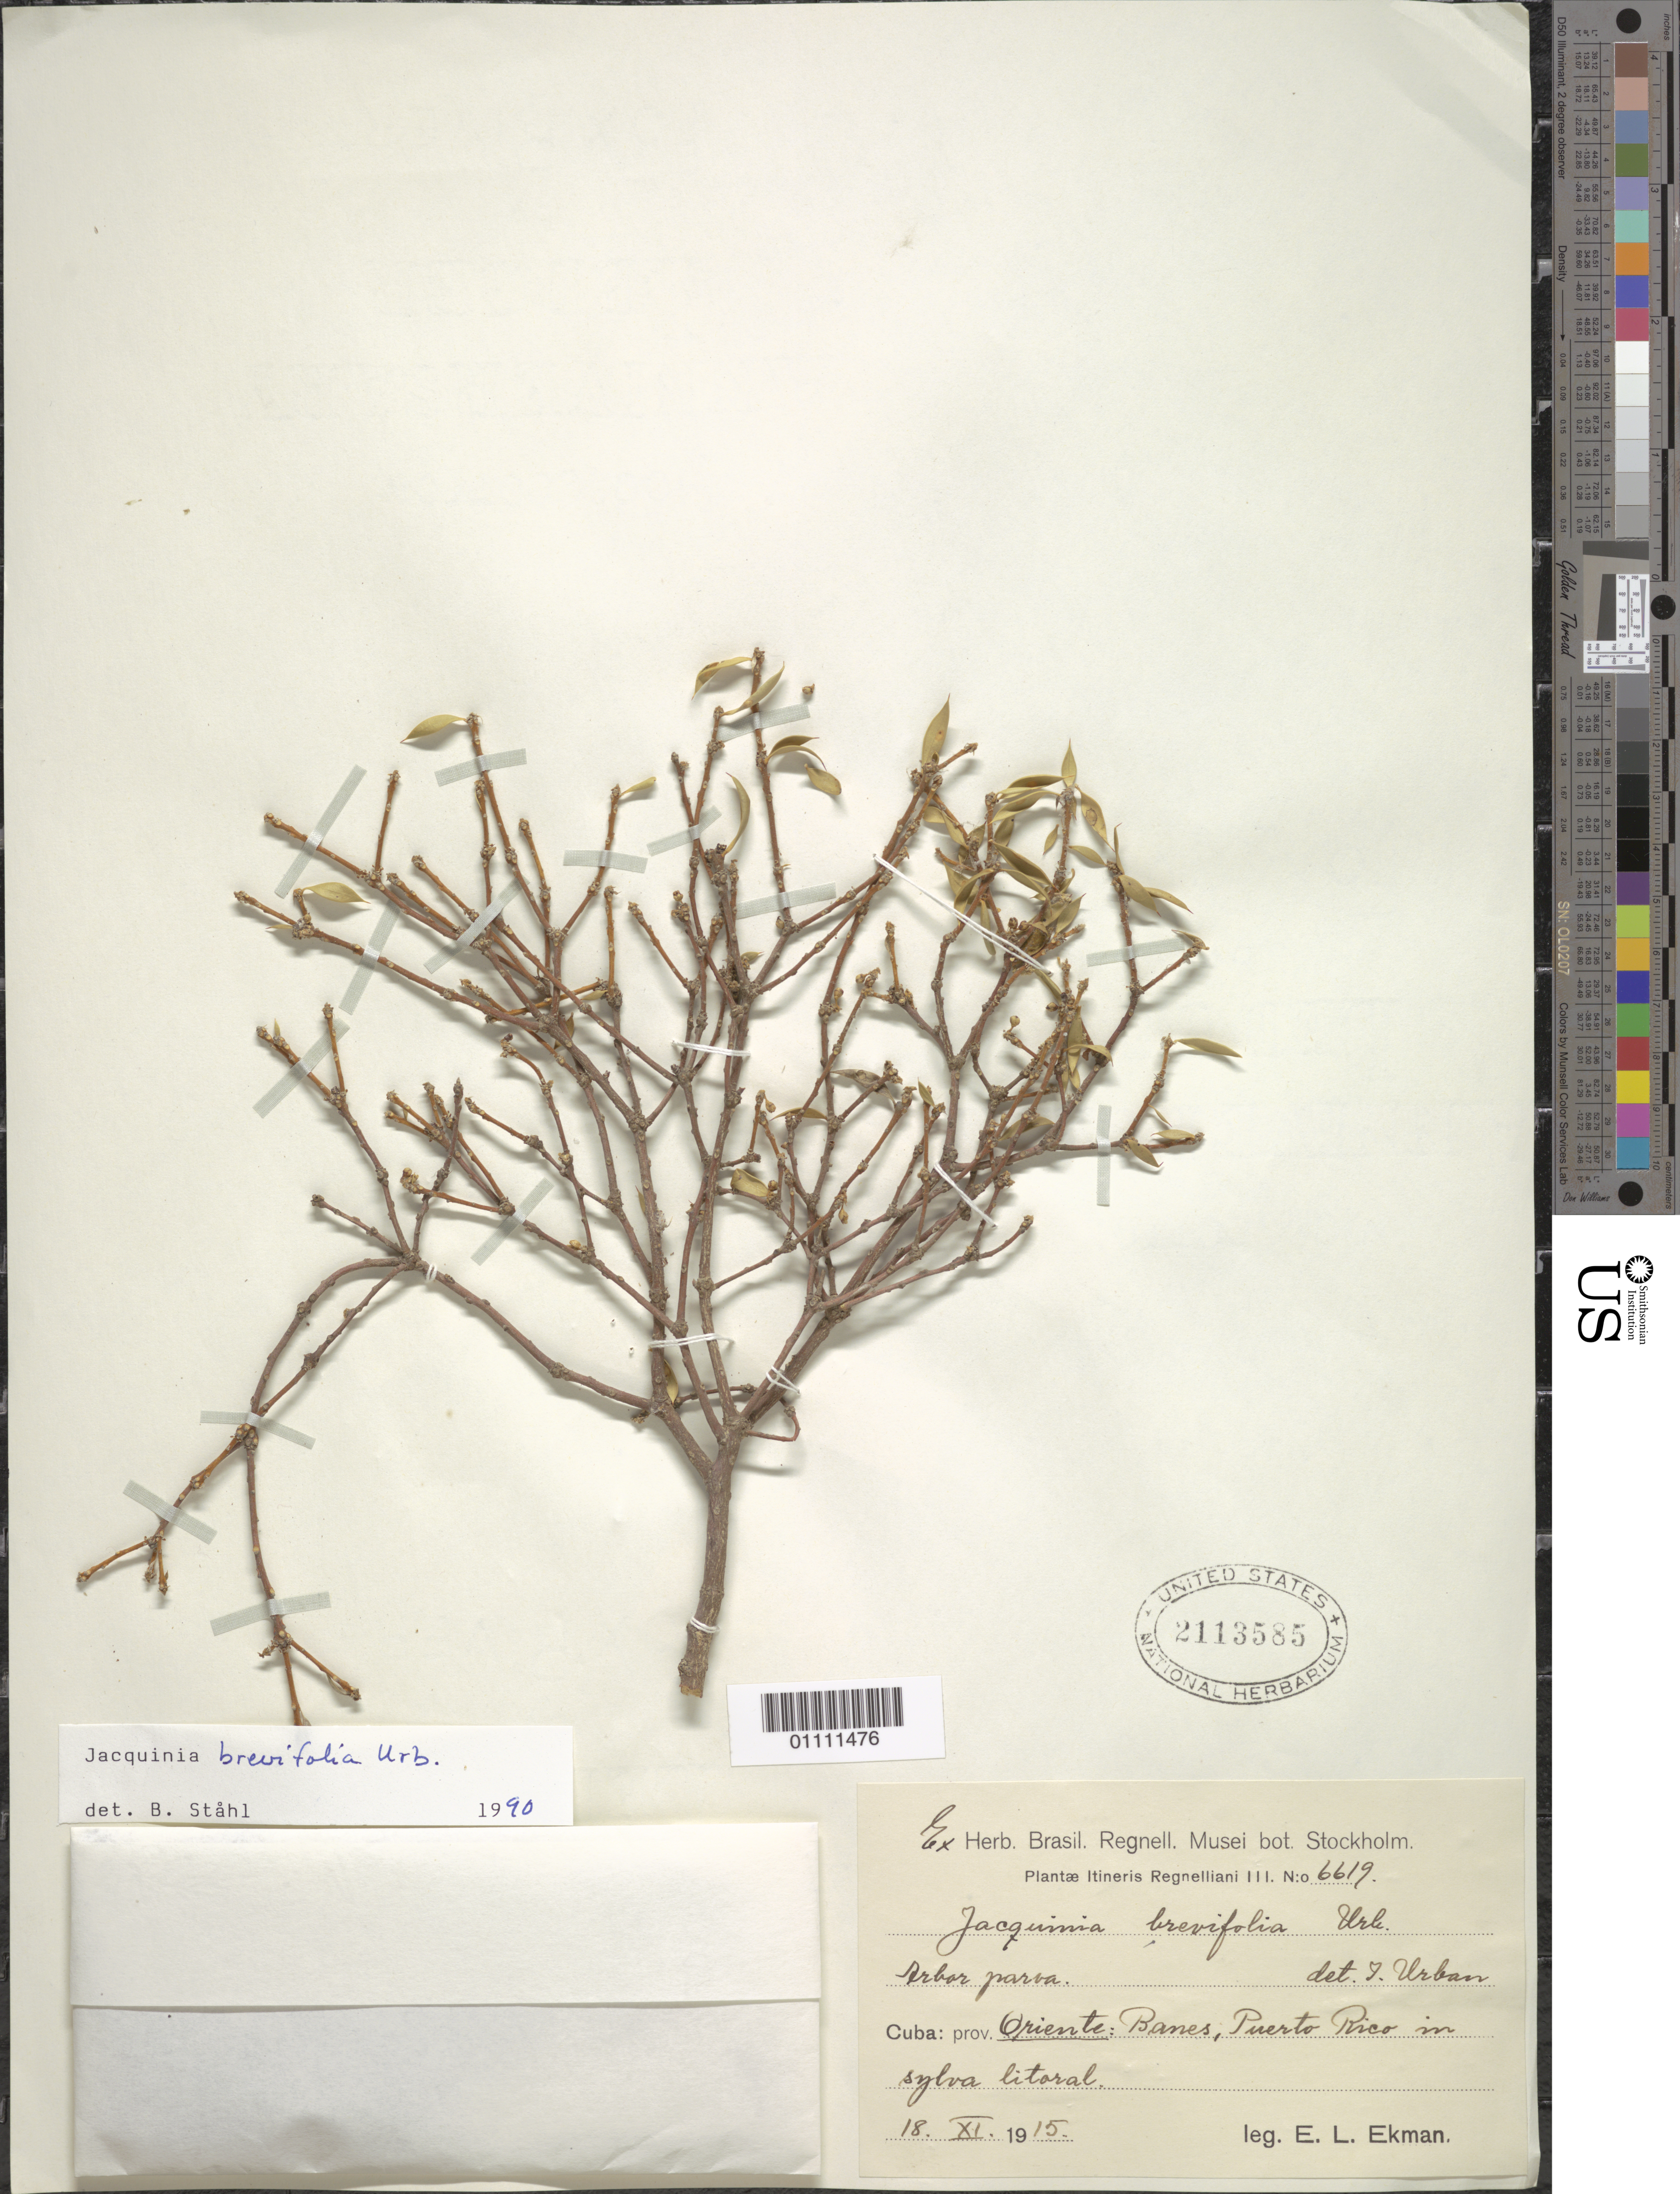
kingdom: Plantae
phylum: Tracheophyta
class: Magnoliopsida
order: Ericales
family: Primulaceae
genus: Jacquinia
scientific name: Jacquinia brevifolia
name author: Urb.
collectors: E. L. Ekman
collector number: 6619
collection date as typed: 18 Nov 1915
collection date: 1915-11-18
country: Cuba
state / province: Oriente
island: Cuba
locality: Banes, Puerto Rico in sylva litoral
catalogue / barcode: US 2113585